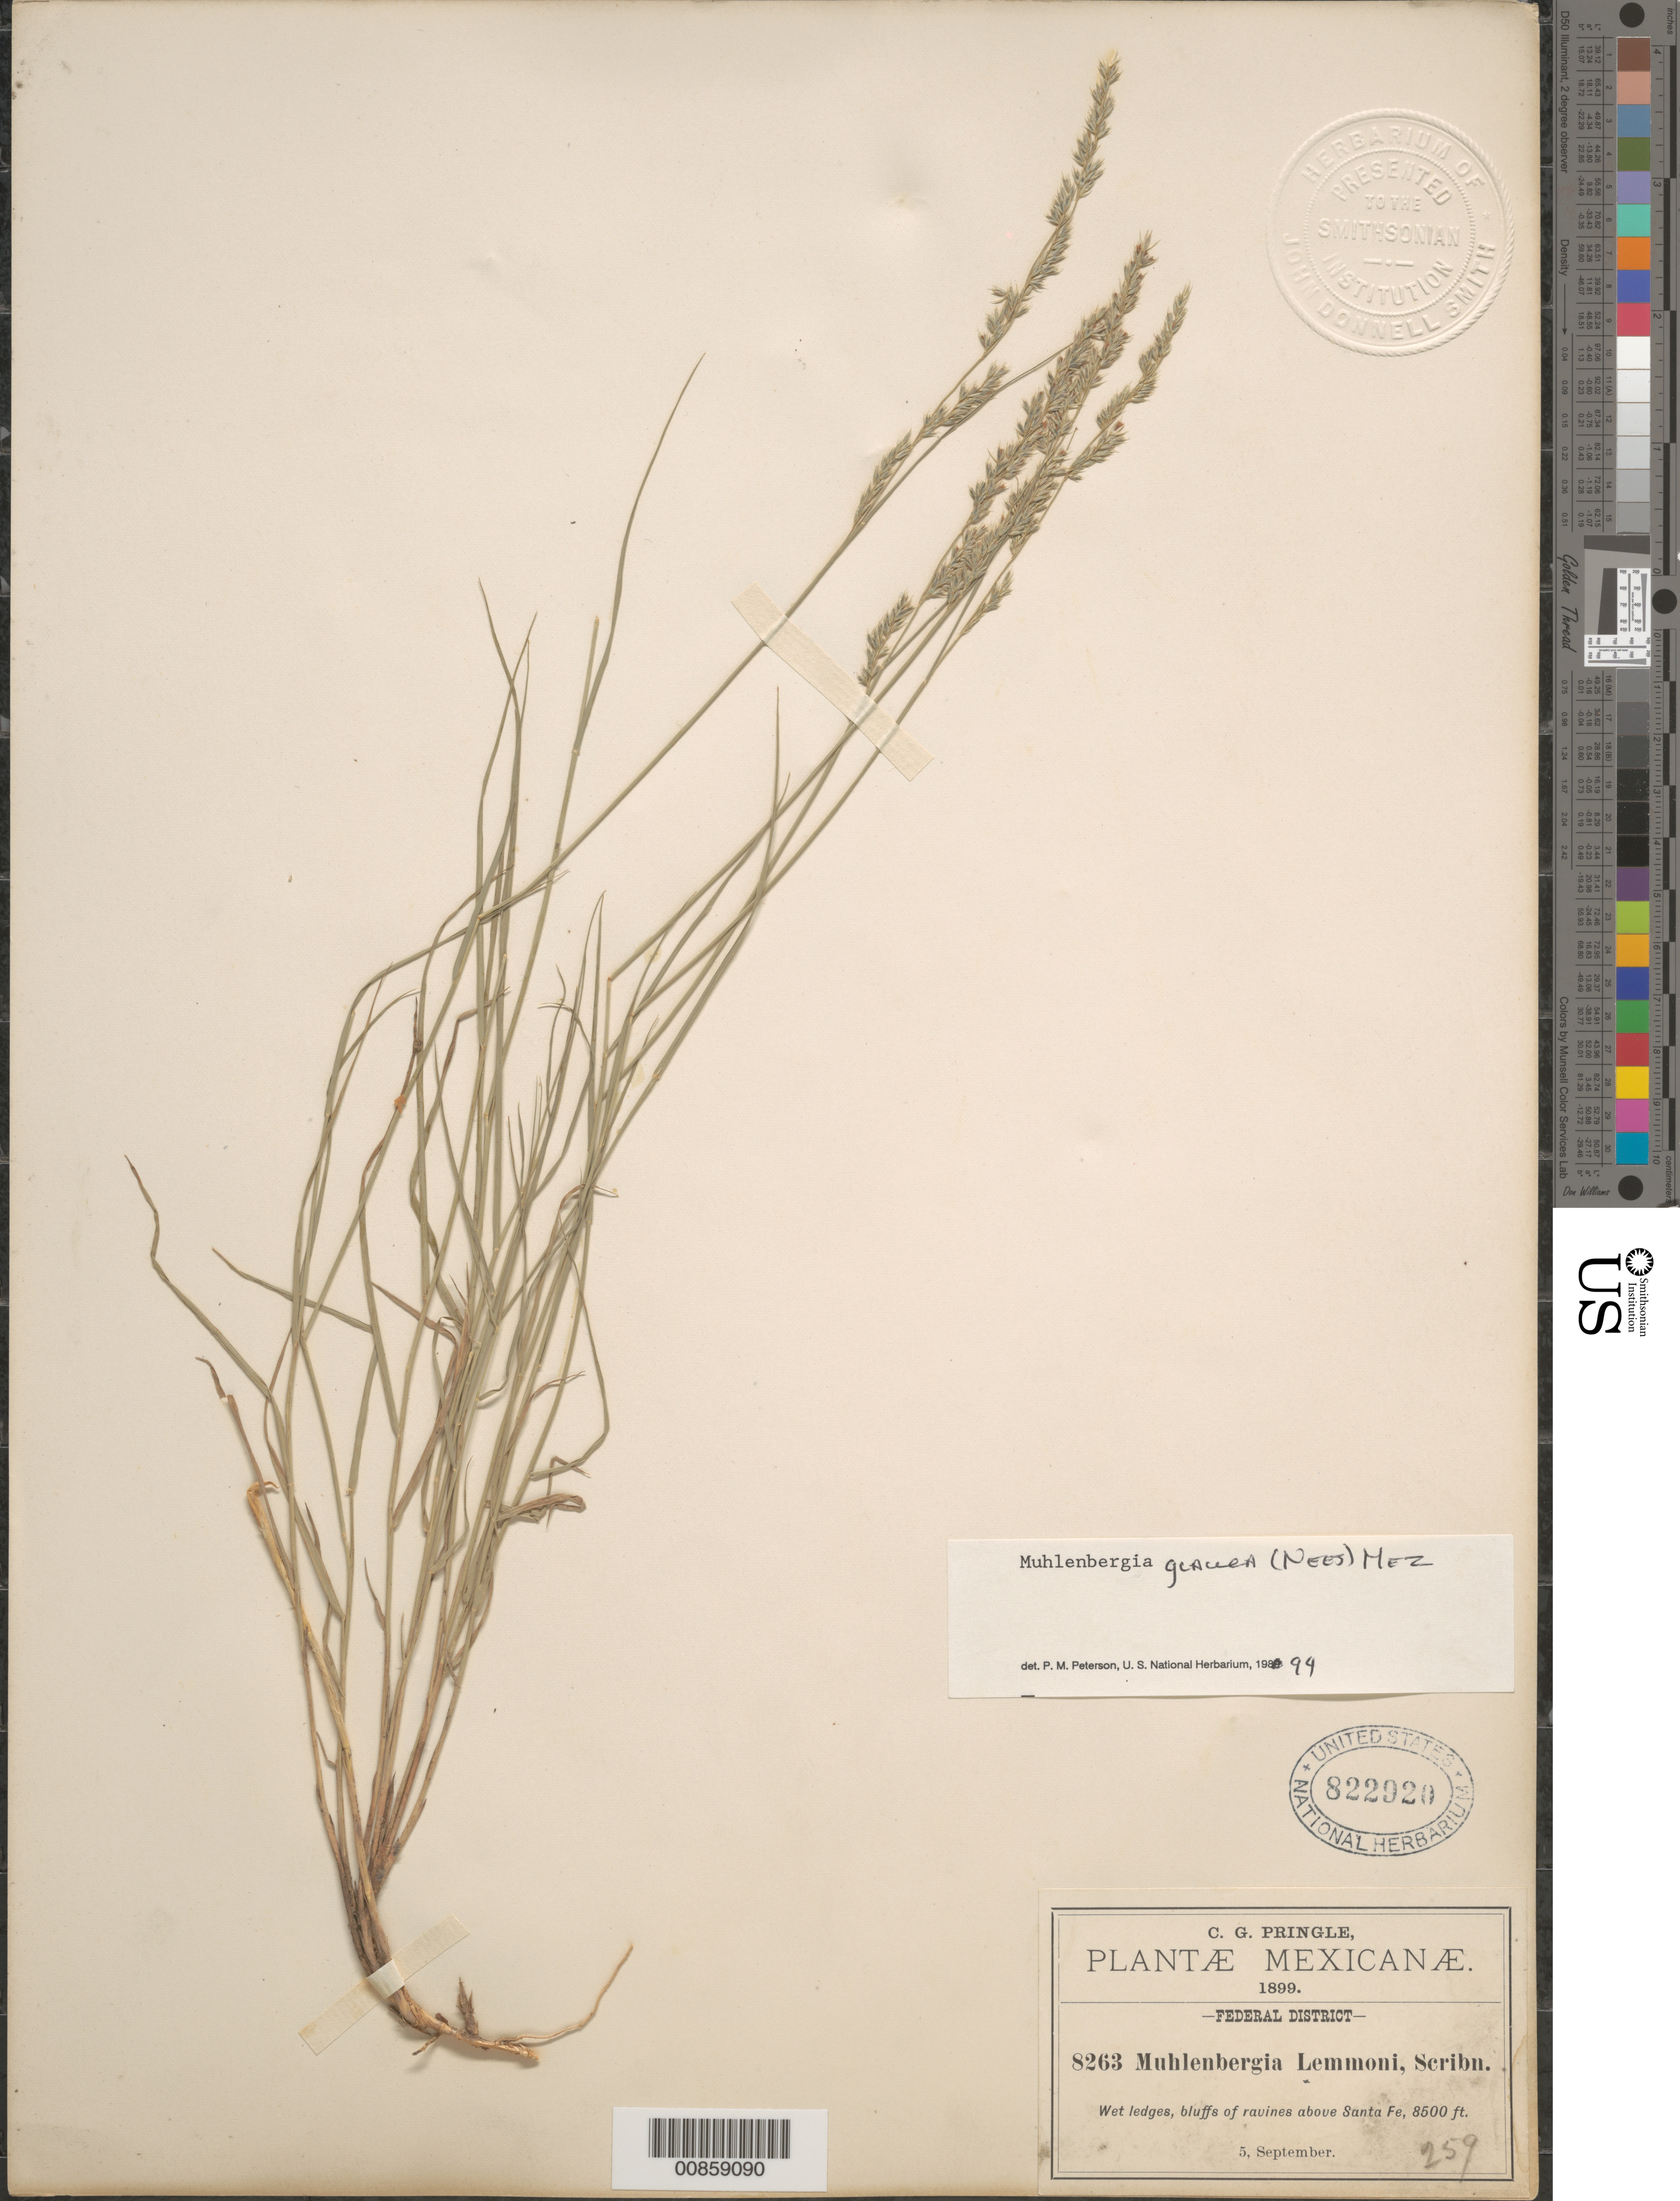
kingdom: Plantae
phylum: Tracheophyta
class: Liliopsida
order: Poales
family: Poaceae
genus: Muhlenbergia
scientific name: Muhlenbergia glauca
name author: (Nees) Mez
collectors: C. G. Pringle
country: Mexico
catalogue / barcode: US 822920